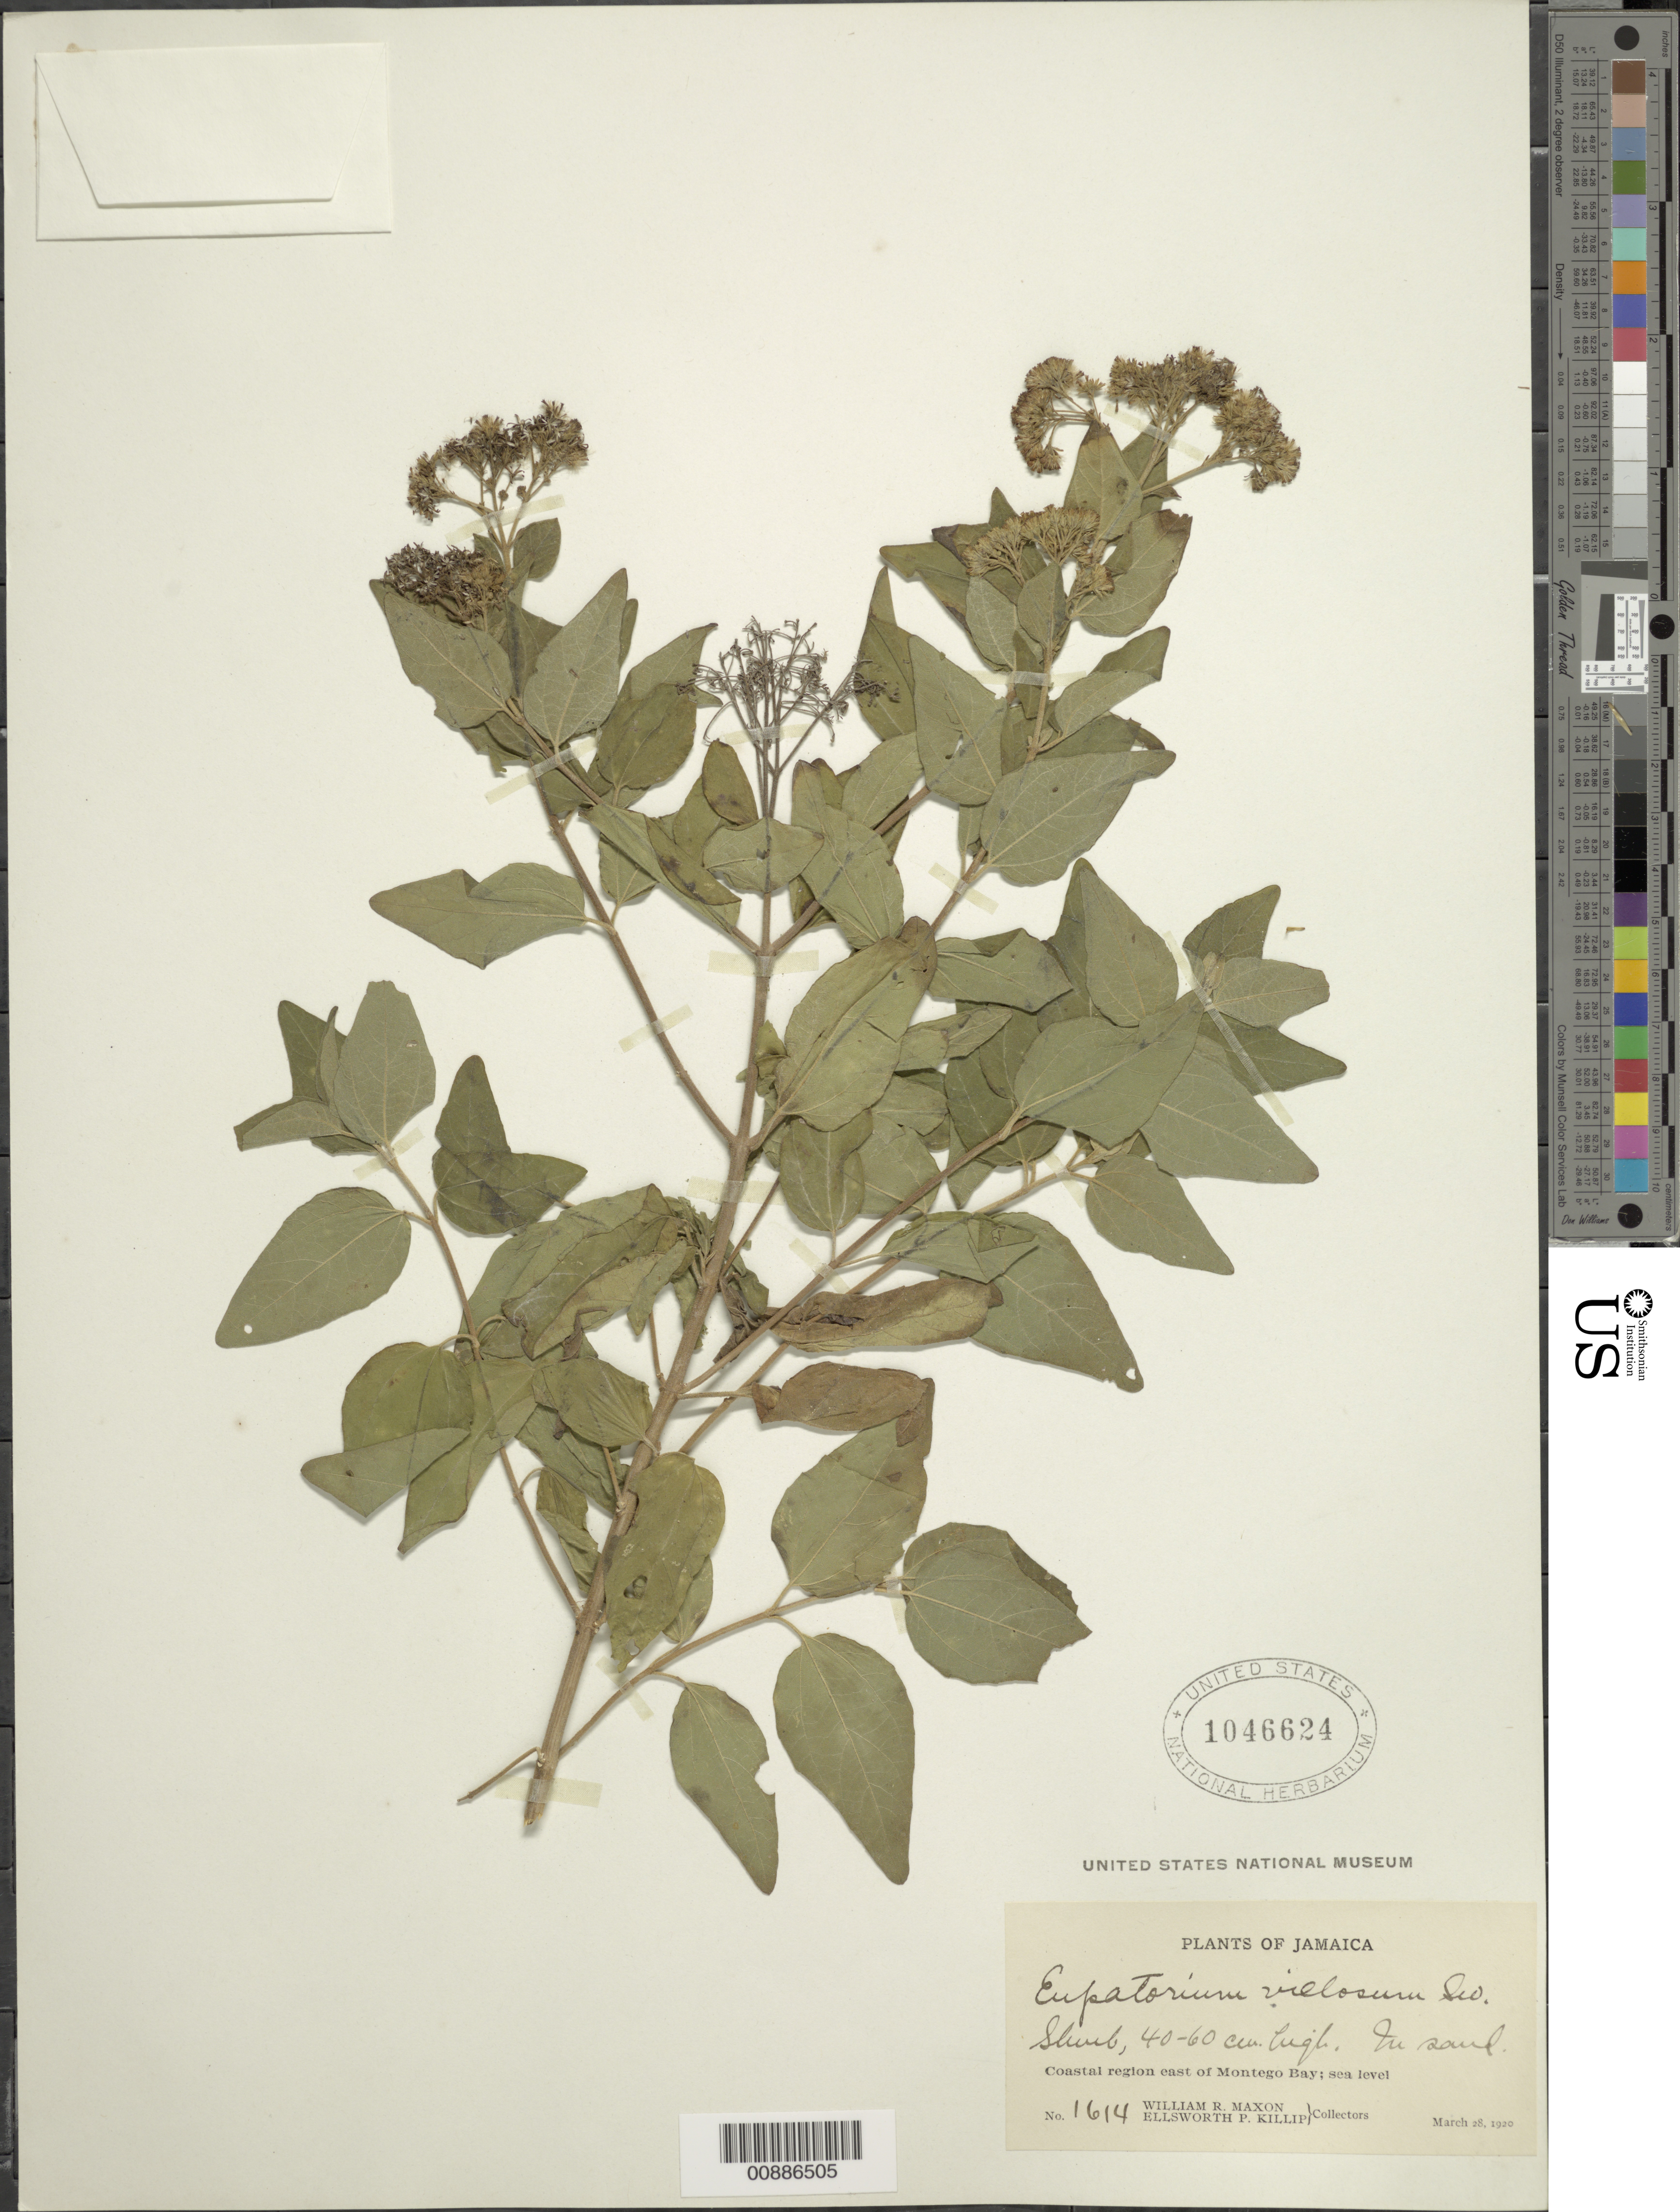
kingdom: Plantae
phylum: Tracheophyta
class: Magnoliopsida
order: Asterales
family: Asteraceae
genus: Koanophyllon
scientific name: Koanophyllon villosum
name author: (Sw.) R.M. King & H. Rob.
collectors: W. R. Maxon & E. P. Killip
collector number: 1614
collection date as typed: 28 Mar 1920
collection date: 1920-03-28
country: Jamaica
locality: Coastal region east of Montego Bay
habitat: Near coast. In sand.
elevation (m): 0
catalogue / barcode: US 1046624